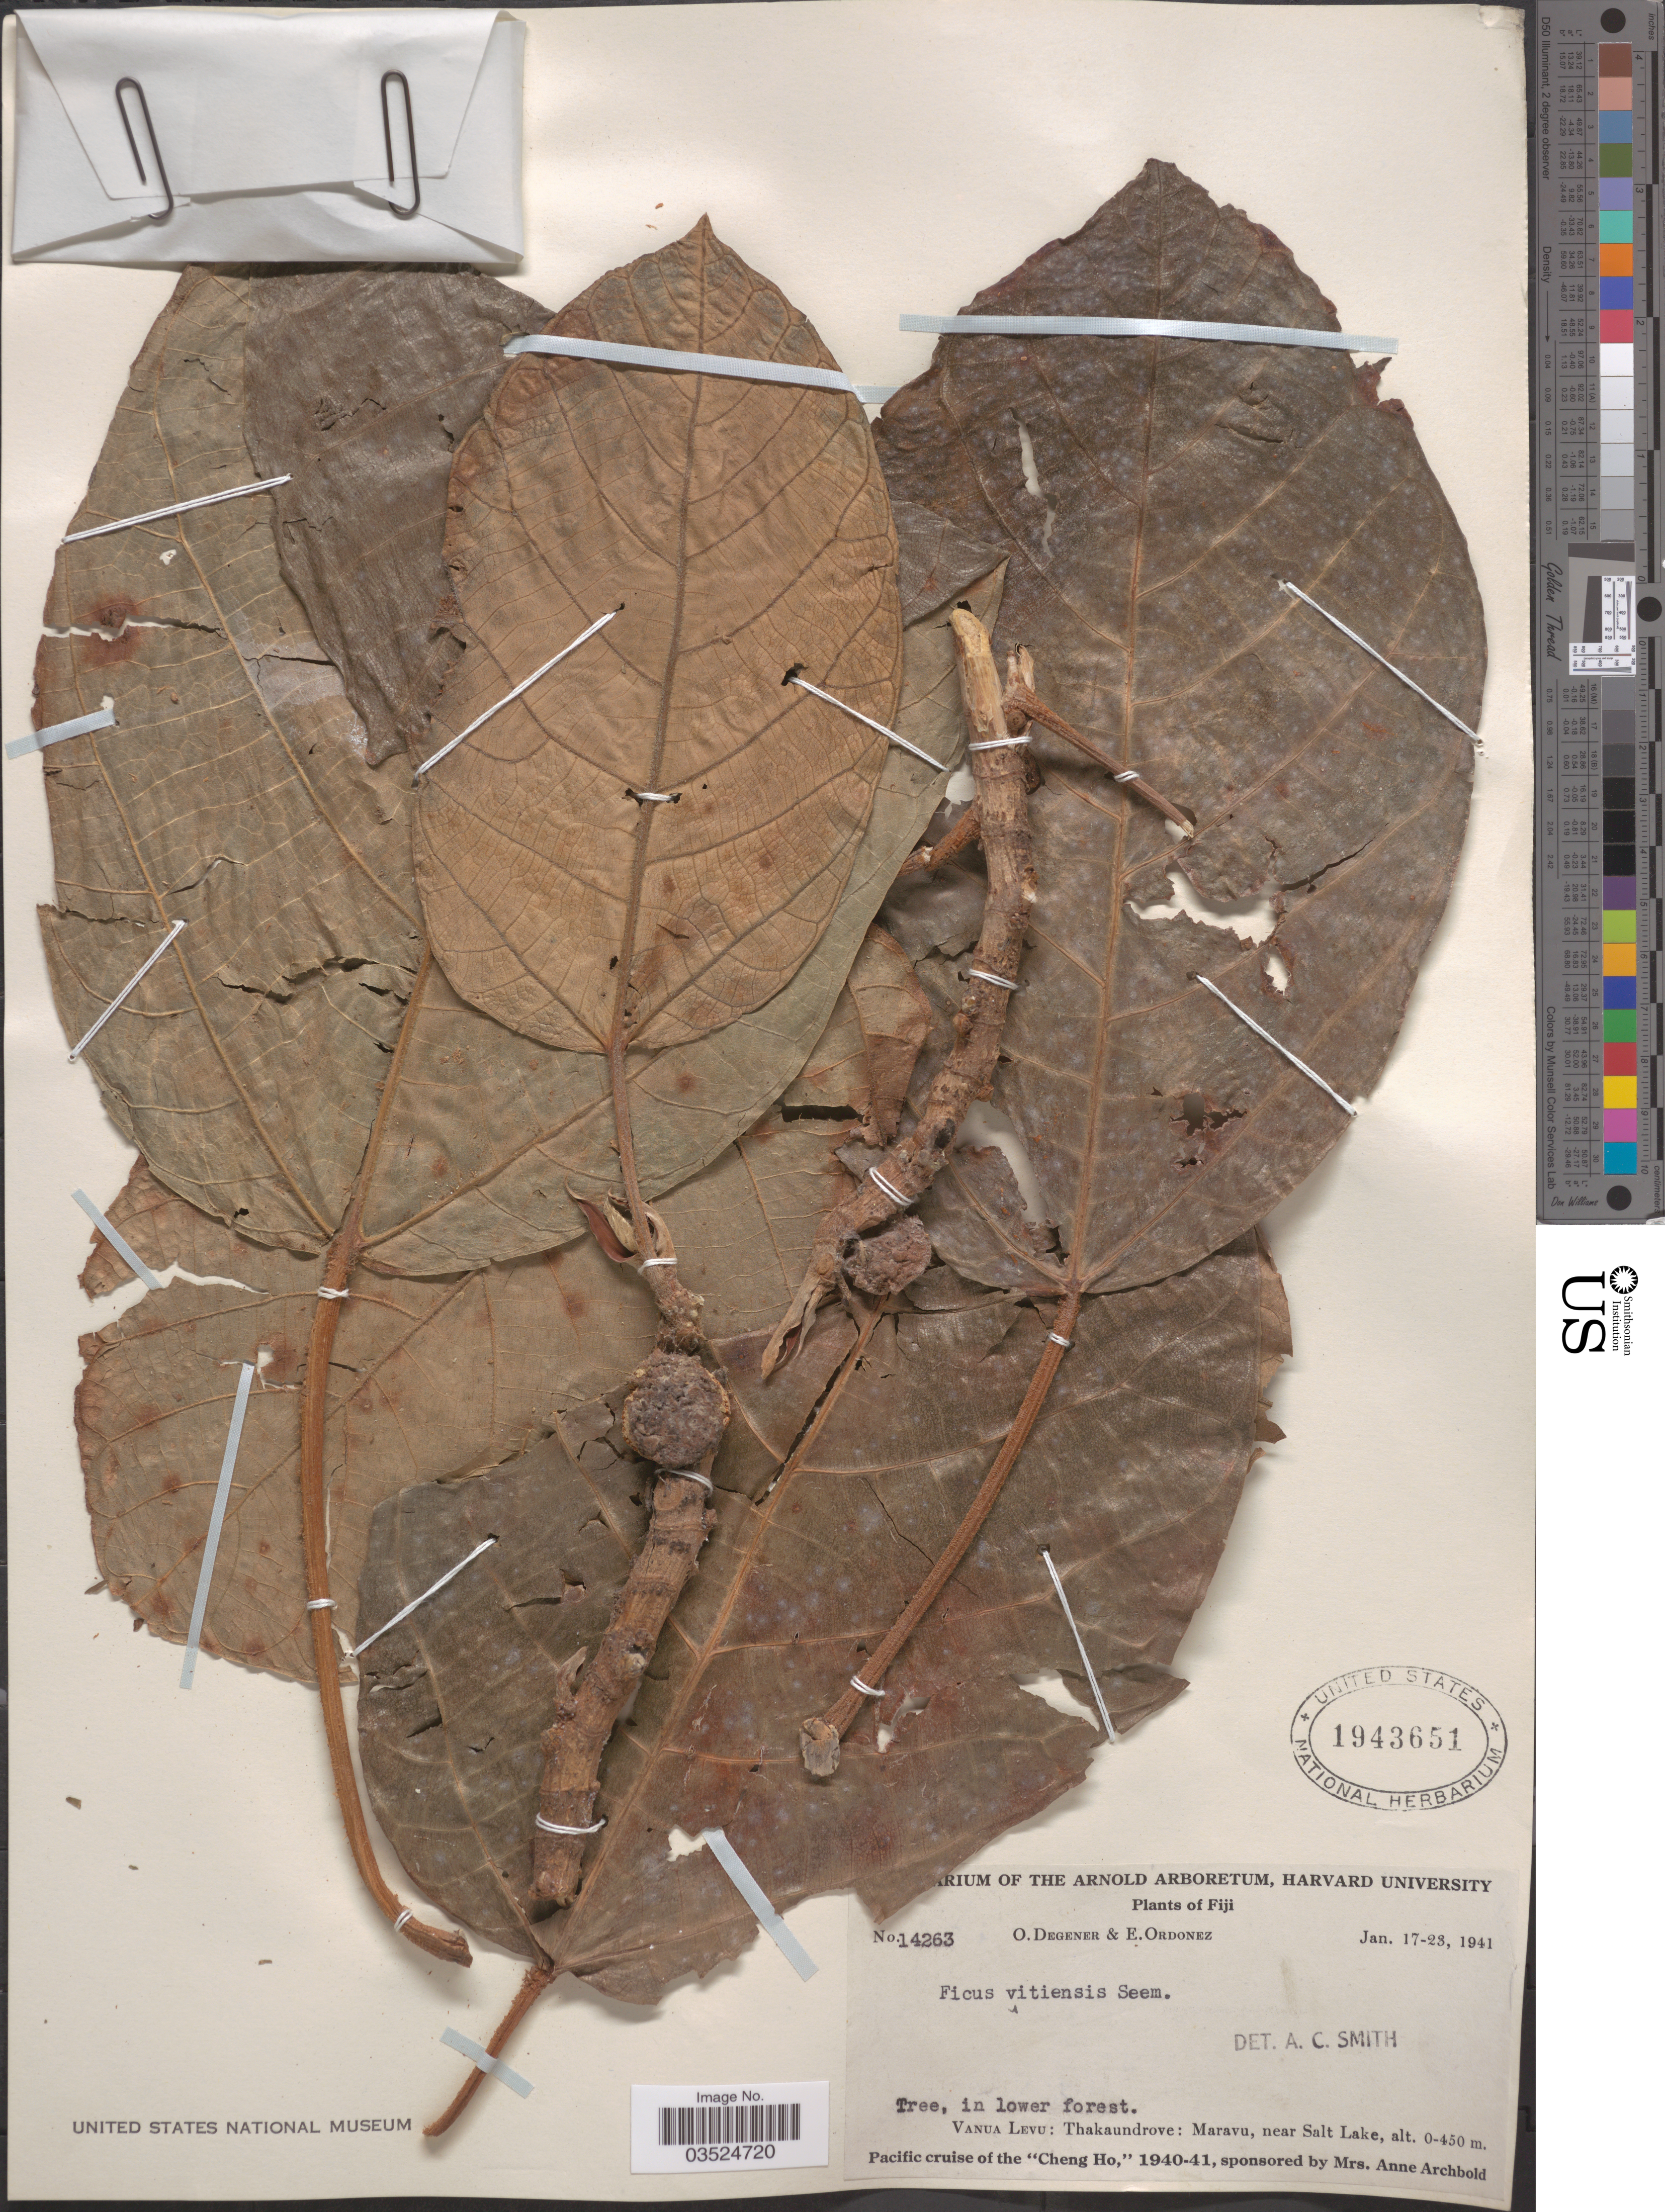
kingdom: Plantae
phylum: Tracheophyta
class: Magnoliopsida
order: Rosales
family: Moraceae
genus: Ficus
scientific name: Ficus vitiensis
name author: Seem.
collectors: O. Degener & E. Ordonez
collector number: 14263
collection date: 1941-01-17/1941-01-23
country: Fiji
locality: Vanua Levu: Thakaundrove: Maravu, near Salt Lake.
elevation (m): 0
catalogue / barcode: US 1943651